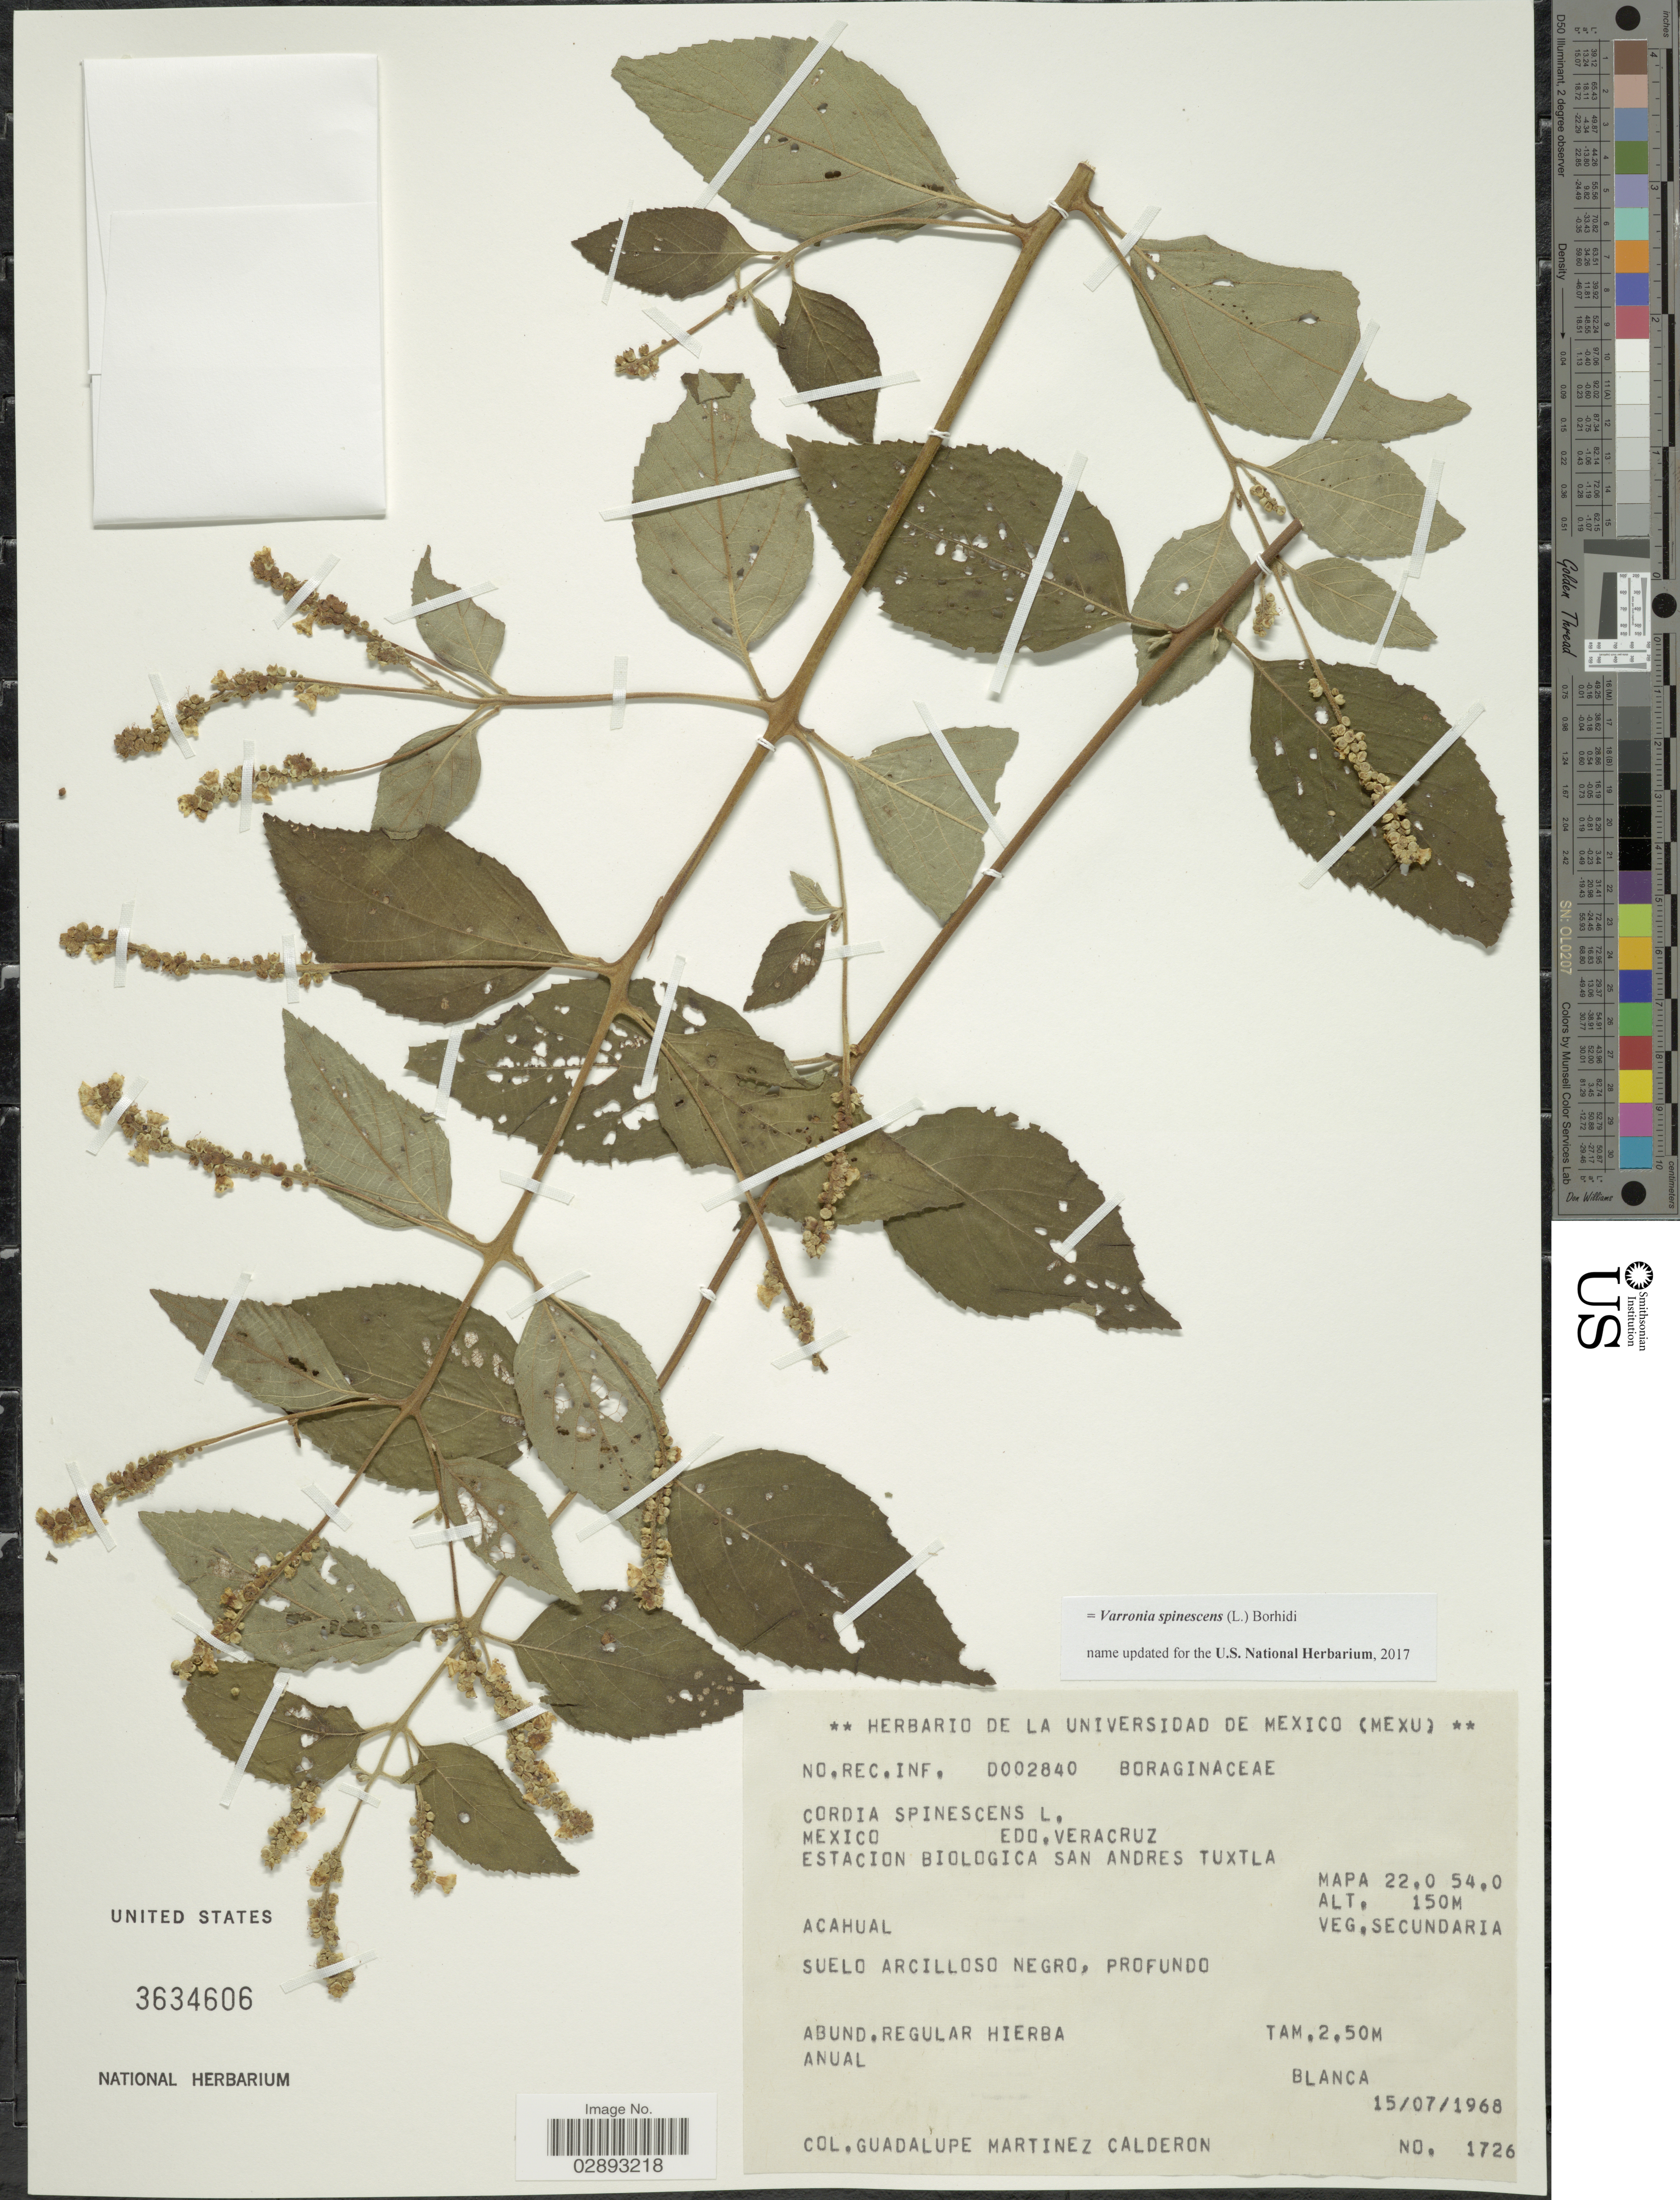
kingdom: Plantae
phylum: Tracheophyta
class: Magnoliopsida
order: Boraginales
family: Cordiaceae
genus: Varronia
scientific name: Varronia spinescens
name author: (L.) Borhidi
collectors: G. Martinez-C.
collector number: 1726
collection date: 1968-07-15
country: Mexico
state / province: Veracruz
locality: Edo. Veracruz. Estacion Biologica San Andres Tuxtla.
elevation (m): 150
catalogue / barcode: US 3634606